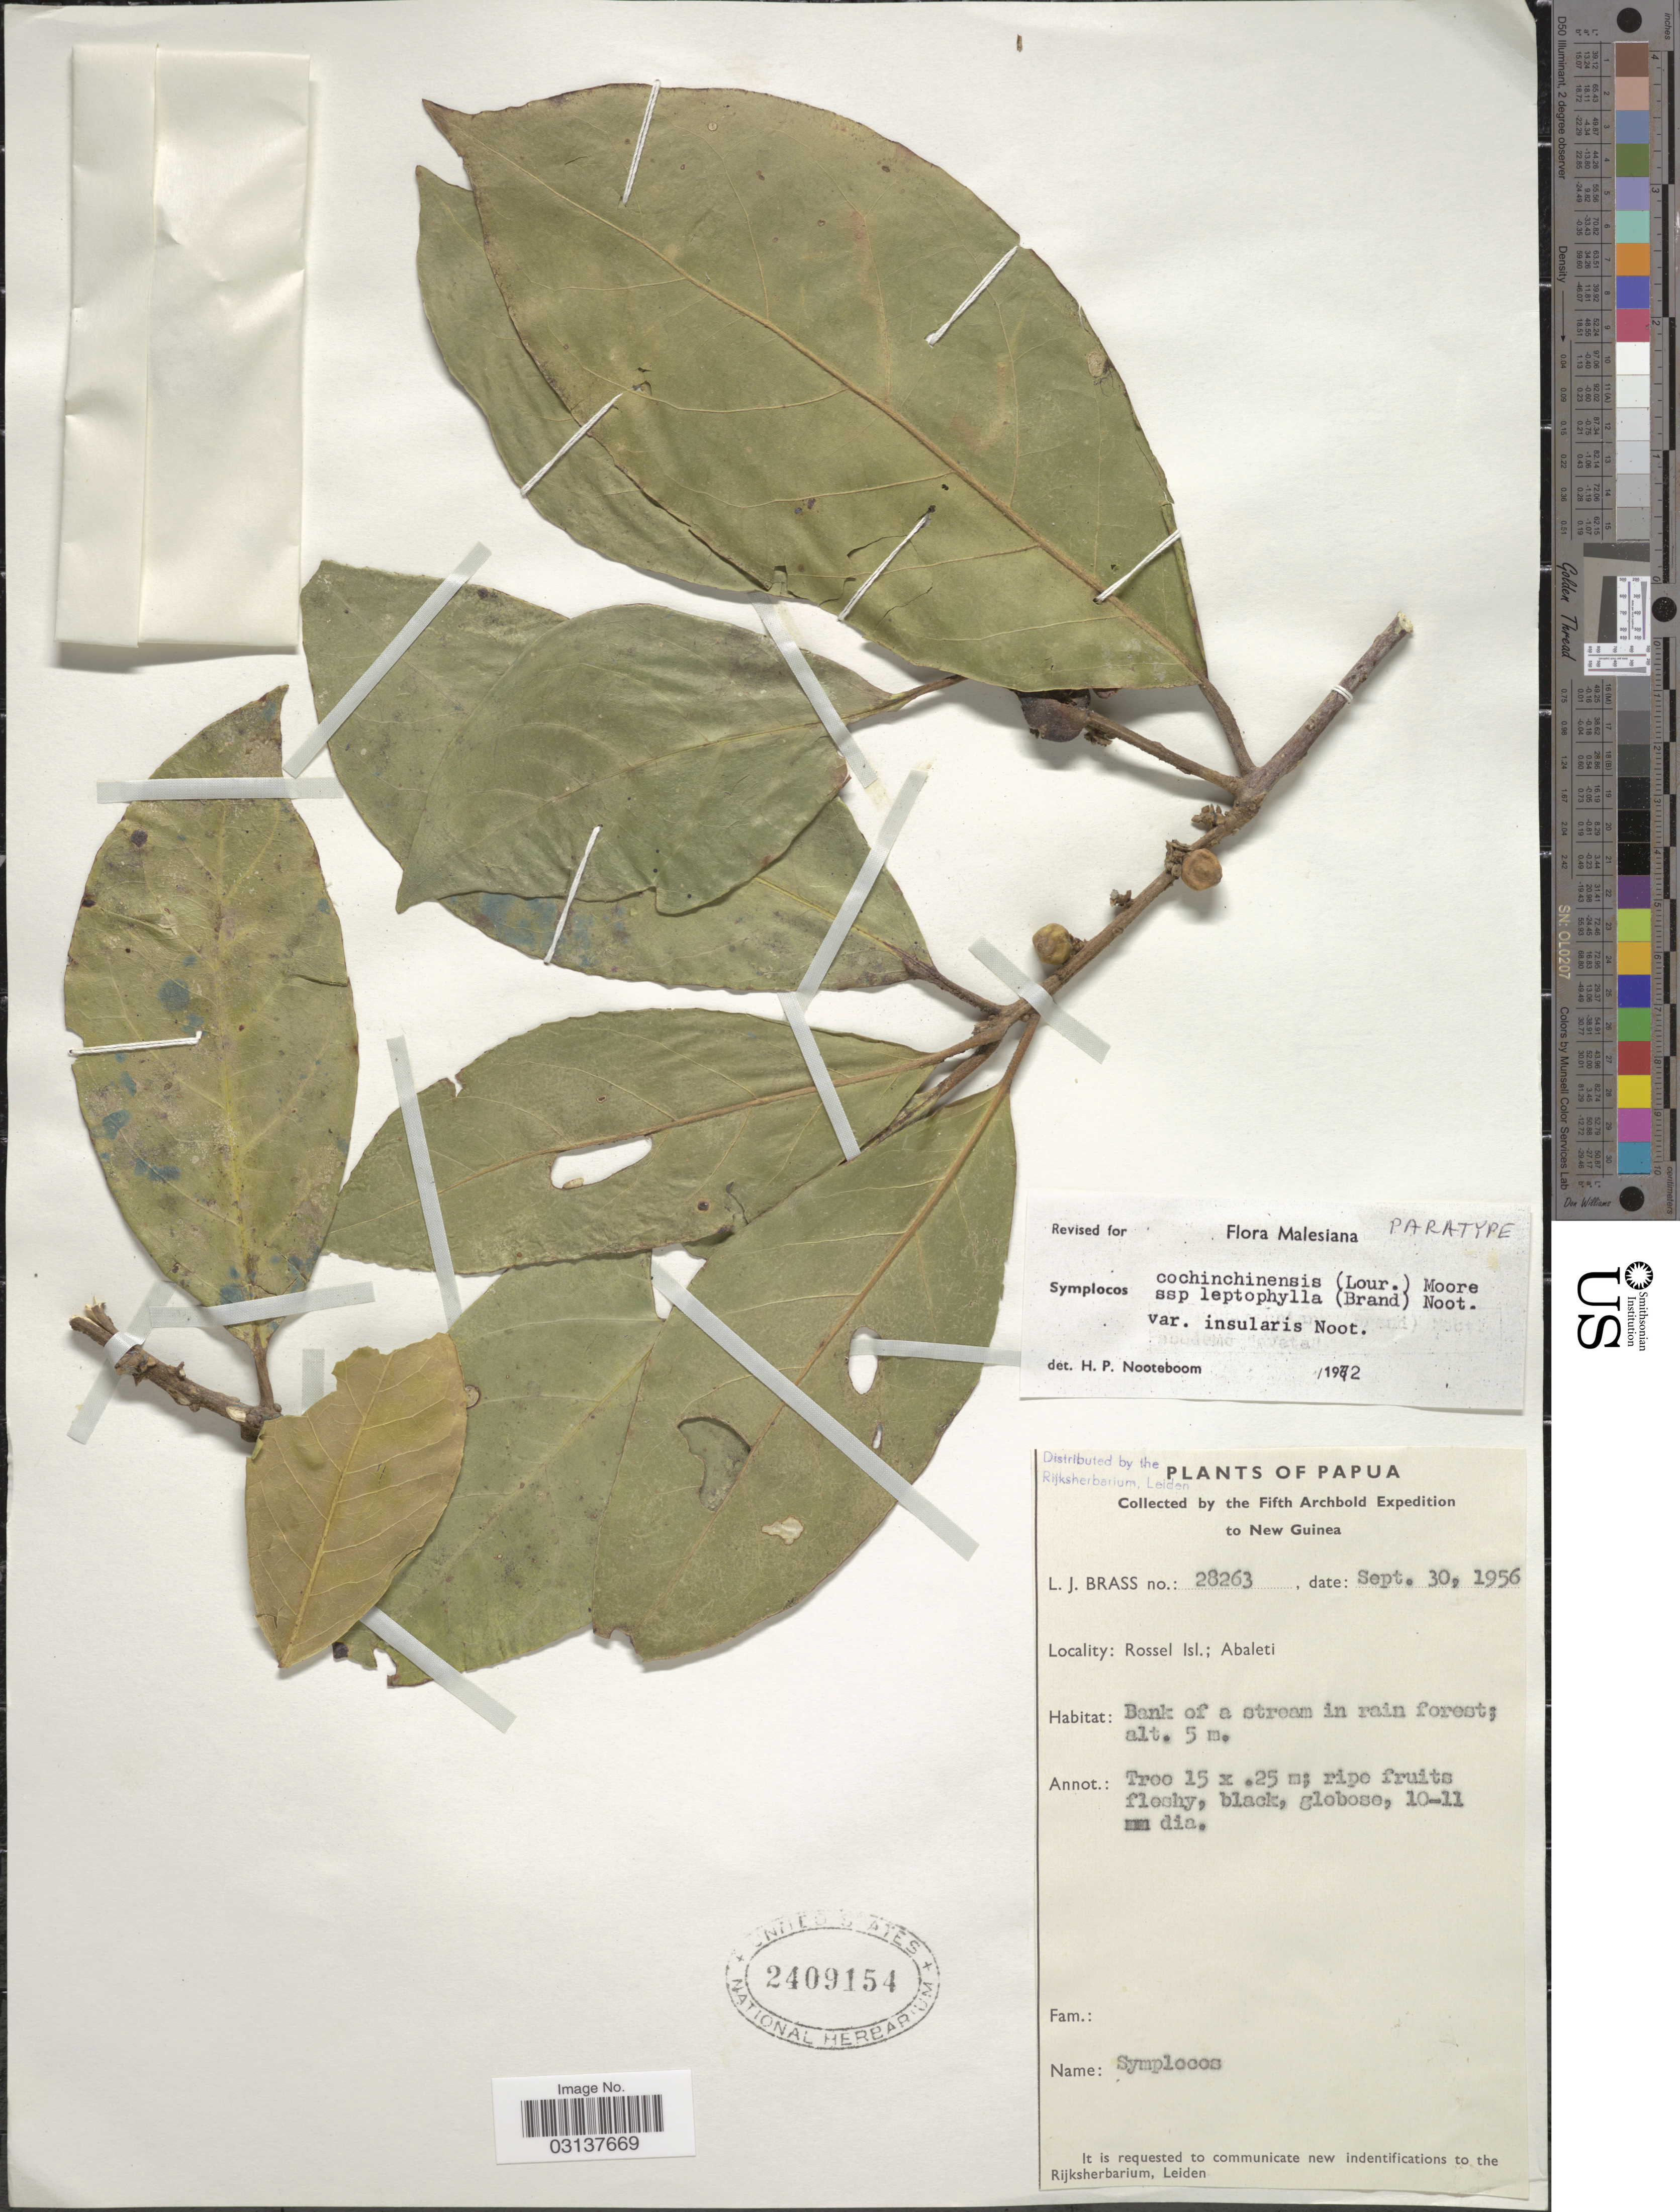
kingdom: Plantae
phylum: Tracheophyta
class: Magnoliopsida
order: Ericales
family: Symplocaceae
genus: Symplocos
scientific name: Symplocos cochinchinensis var. insularis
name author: Noot.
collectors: L. J. Brass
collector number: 28263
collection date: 1956-09-30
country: Papua New Guinea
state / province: Milne Bay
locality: Papua, New Guinea, Rossel Isl.; Abaleti. Bank of a stream in rain forest.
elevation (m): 5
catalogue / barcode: US 2409154